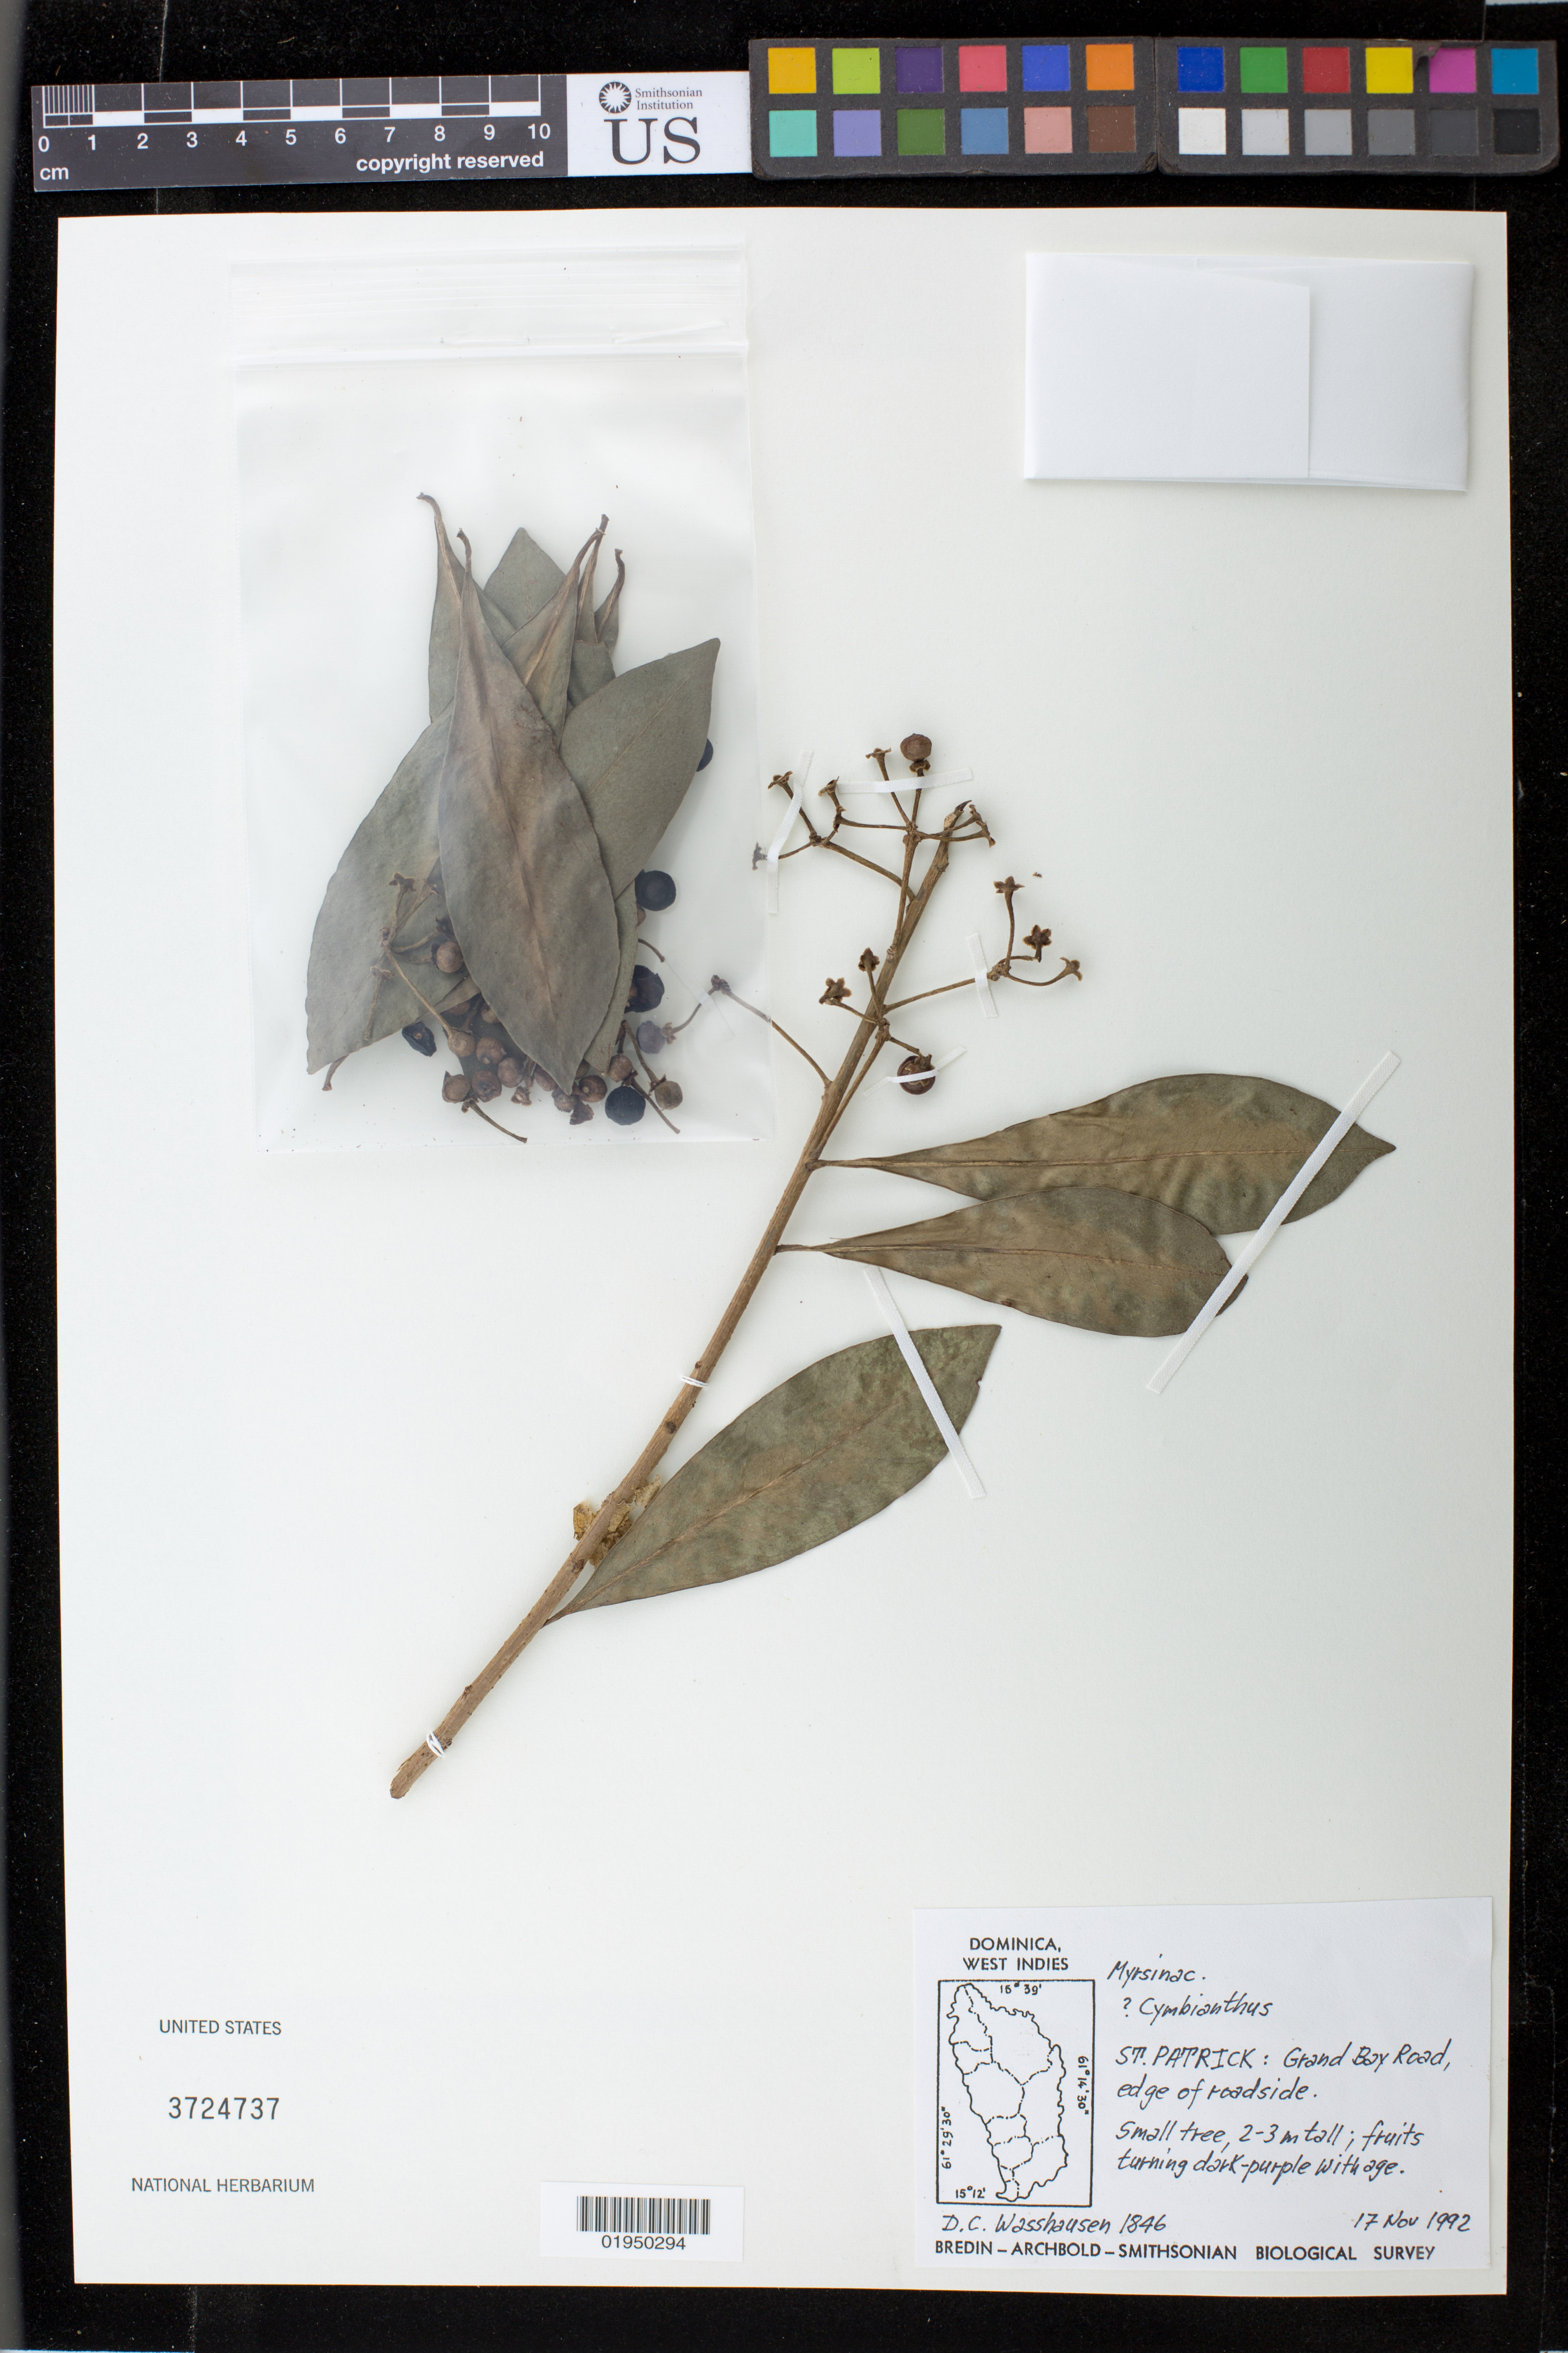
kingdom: Plantae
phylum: Tracheophyta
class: Magnoliopsida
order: Ericales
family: Primulaceae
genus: Ardisia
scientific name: Ardisia elliptica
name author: Thunb.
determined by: Strong, Mark T., (BOT), Smithsonian Institution - National Museum of Natural History (UNITED STATES)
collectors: D. C. Wasshausen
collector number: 1846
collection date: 1992-11-17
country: Dominica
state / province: St. Patrick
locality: Grand Bay Road, edge of roadside.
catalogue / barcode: US 3724737